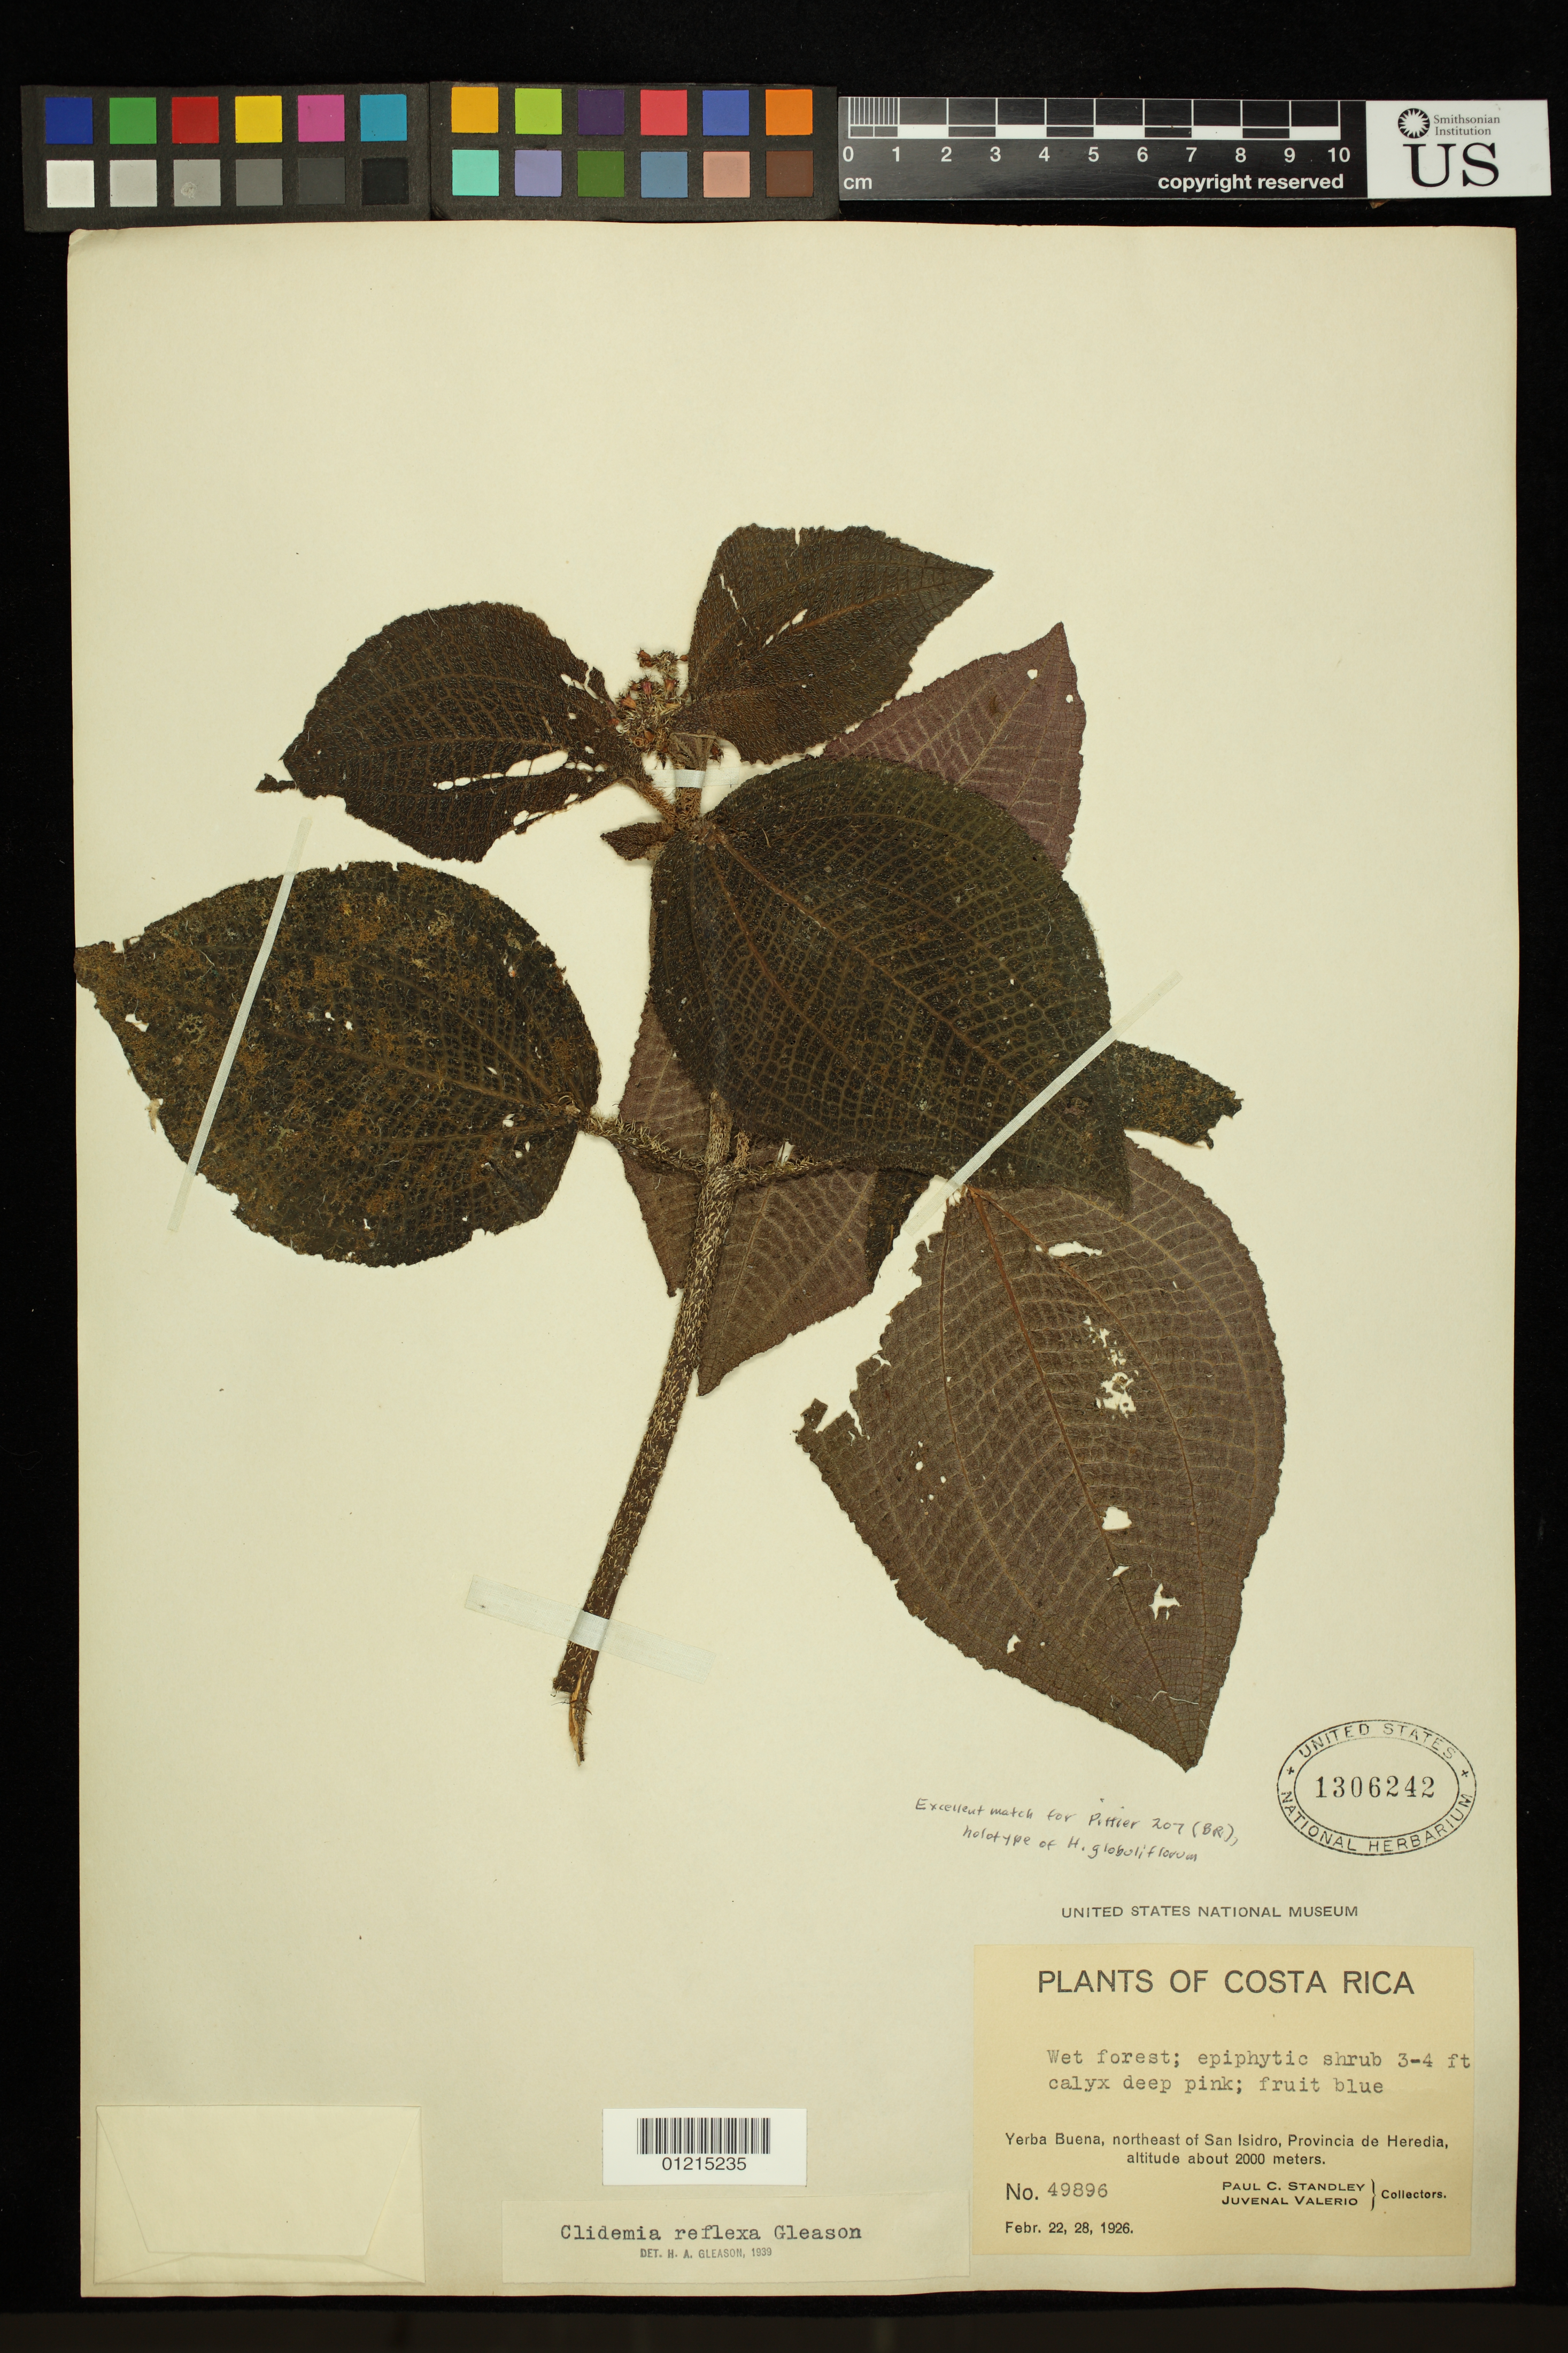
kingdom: Plantae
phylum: Tracheophyta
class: Magnoliopsida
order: Myrtales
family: Melastomataceae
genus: Clidemia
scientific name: Clidemia epiphytica var. trichocalyx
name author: (S.F. Blake) Wurdack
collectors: P. C. Standley & J. Valerio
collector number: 49896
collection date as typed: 22-28 Feb 1926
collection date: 1926-02-22/1926-02-28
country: Costa Rica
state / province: Heredia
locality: Yerba Buena, NE of San Isidro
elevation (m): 2000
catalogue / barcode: US 1306242